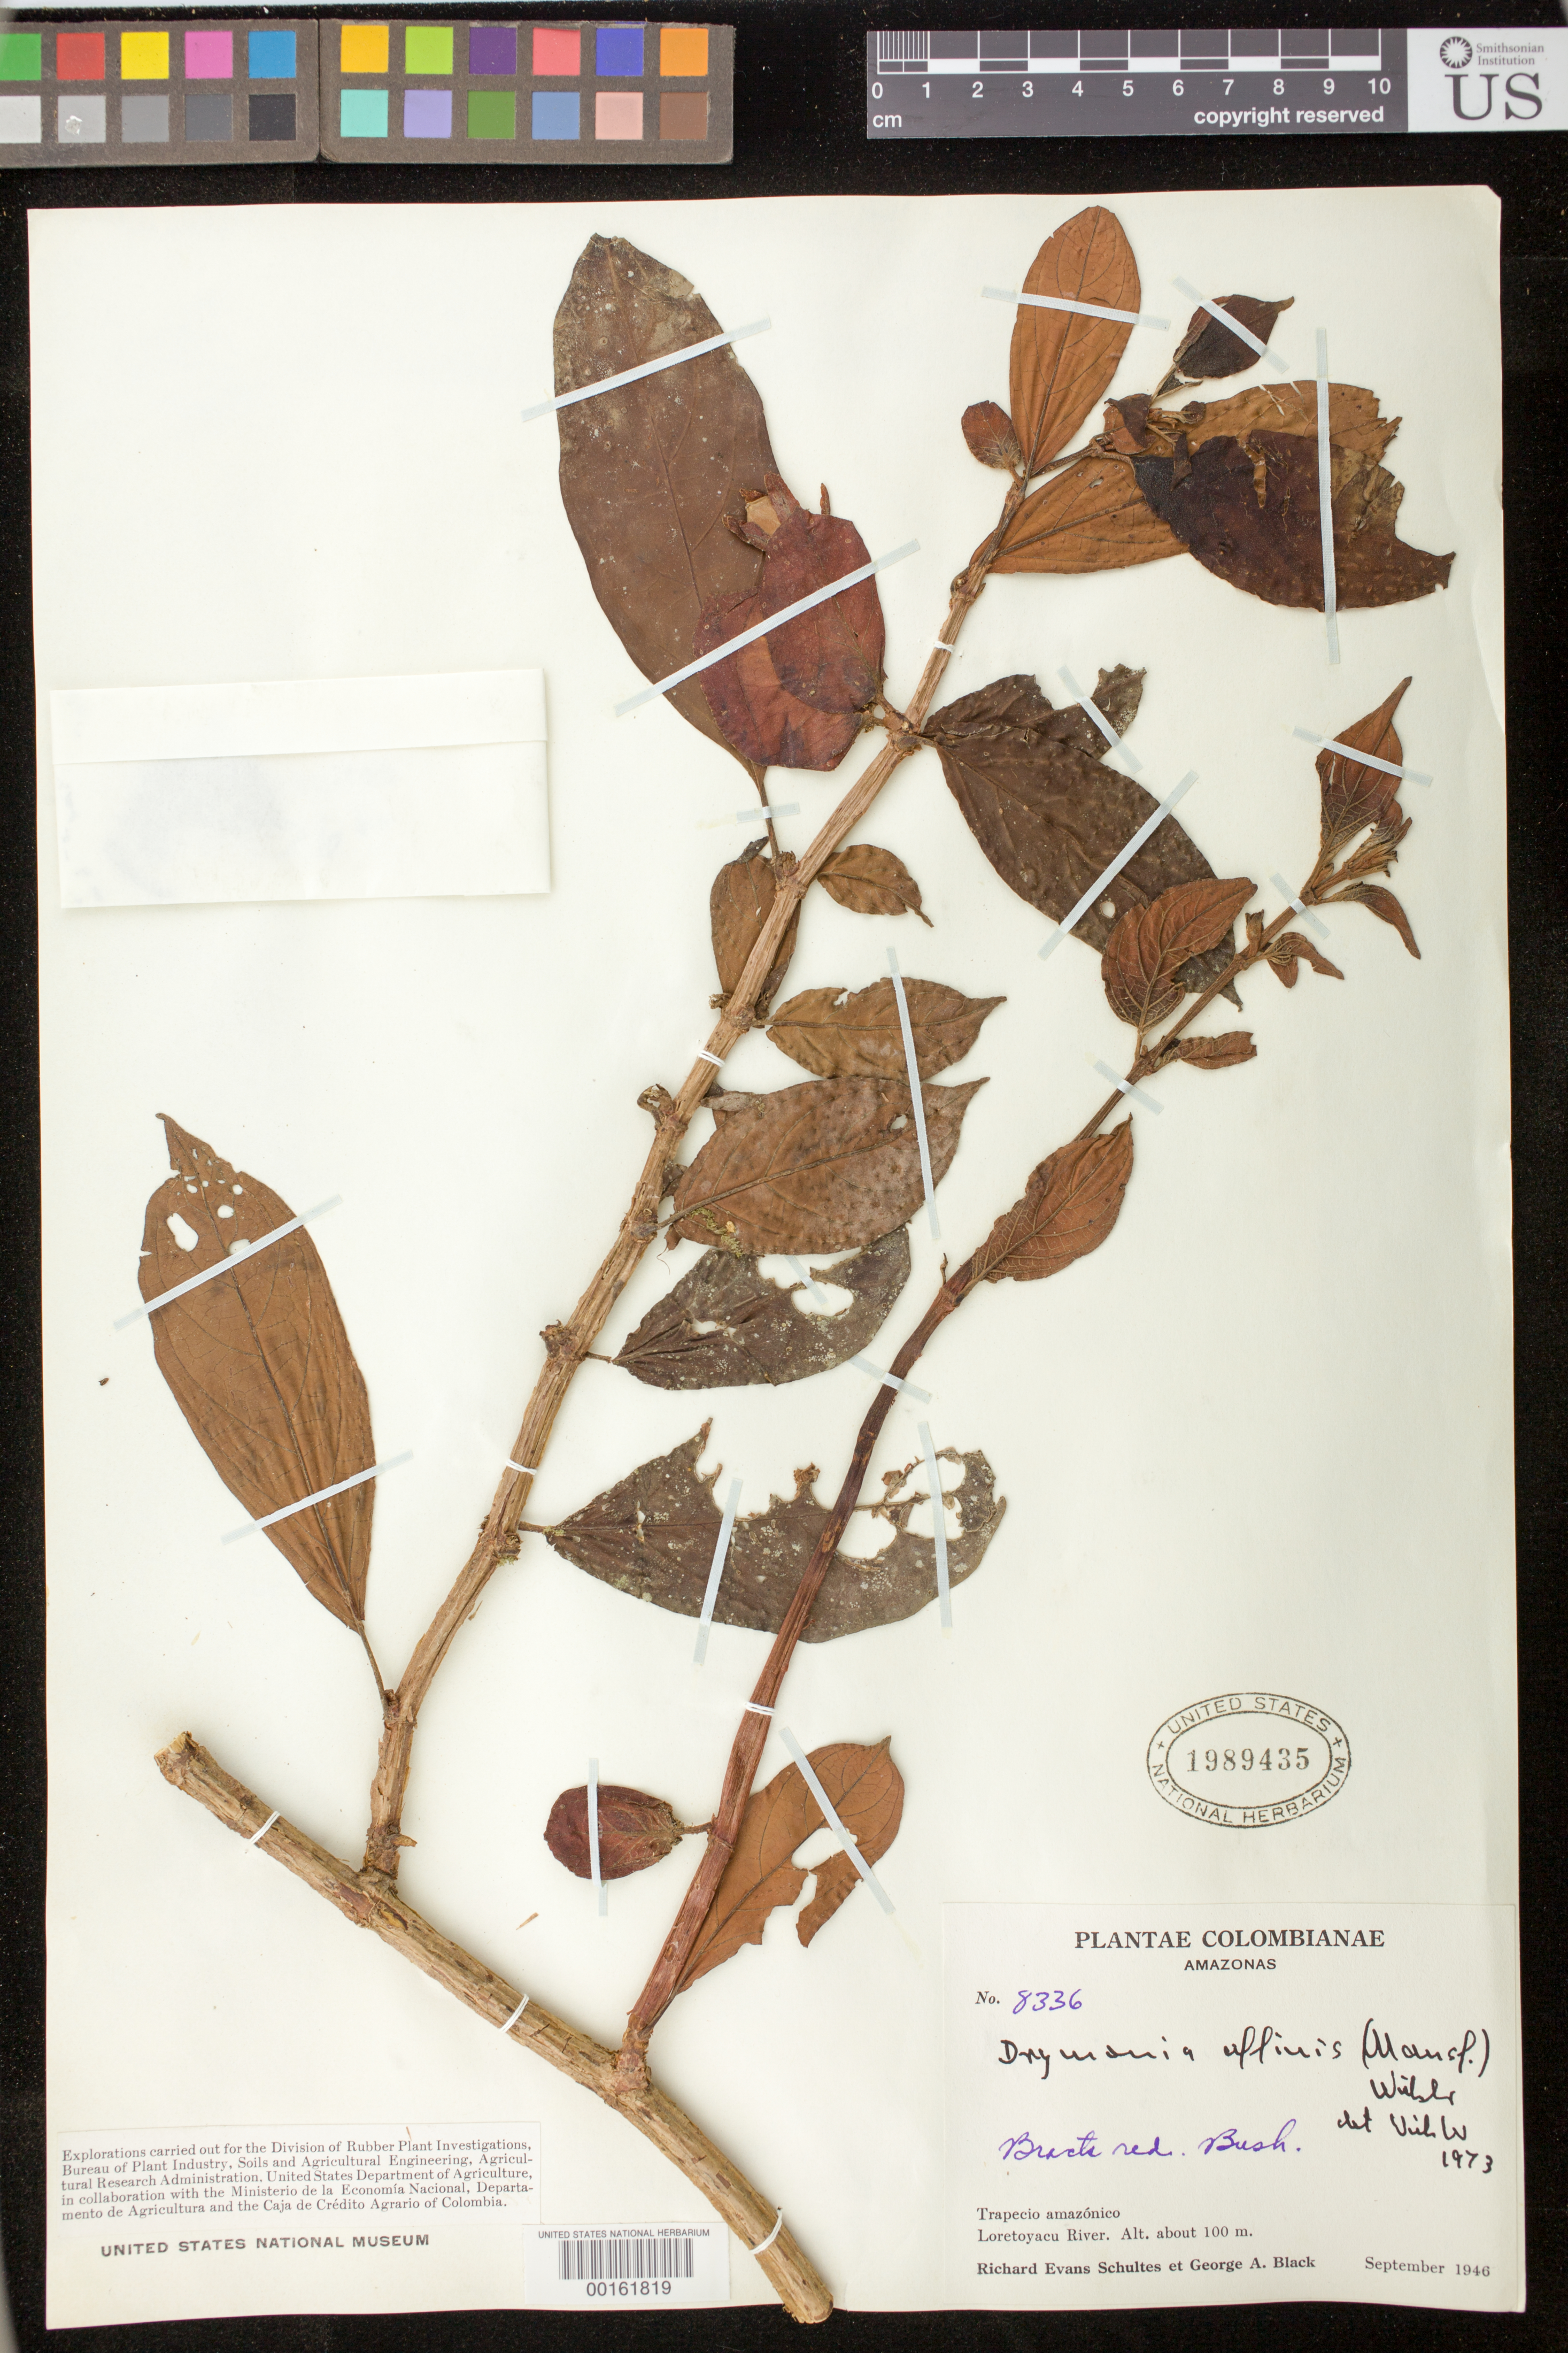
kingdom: Plantae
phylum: Tracheophyta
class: Magnoliopsida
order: Lamiales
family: Gesneriaceae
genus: Drymonia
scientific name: Drymonia affinis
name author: (Mansf.) Wiehler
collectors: R. E. Schultes & G. A. Black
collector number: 8336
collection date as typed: Sep 1946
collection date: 1946-09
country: Colombia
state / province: Amazônas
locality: Trapecio Amazónico, Loretoyacu River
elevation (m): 100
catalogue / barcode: US 1989435